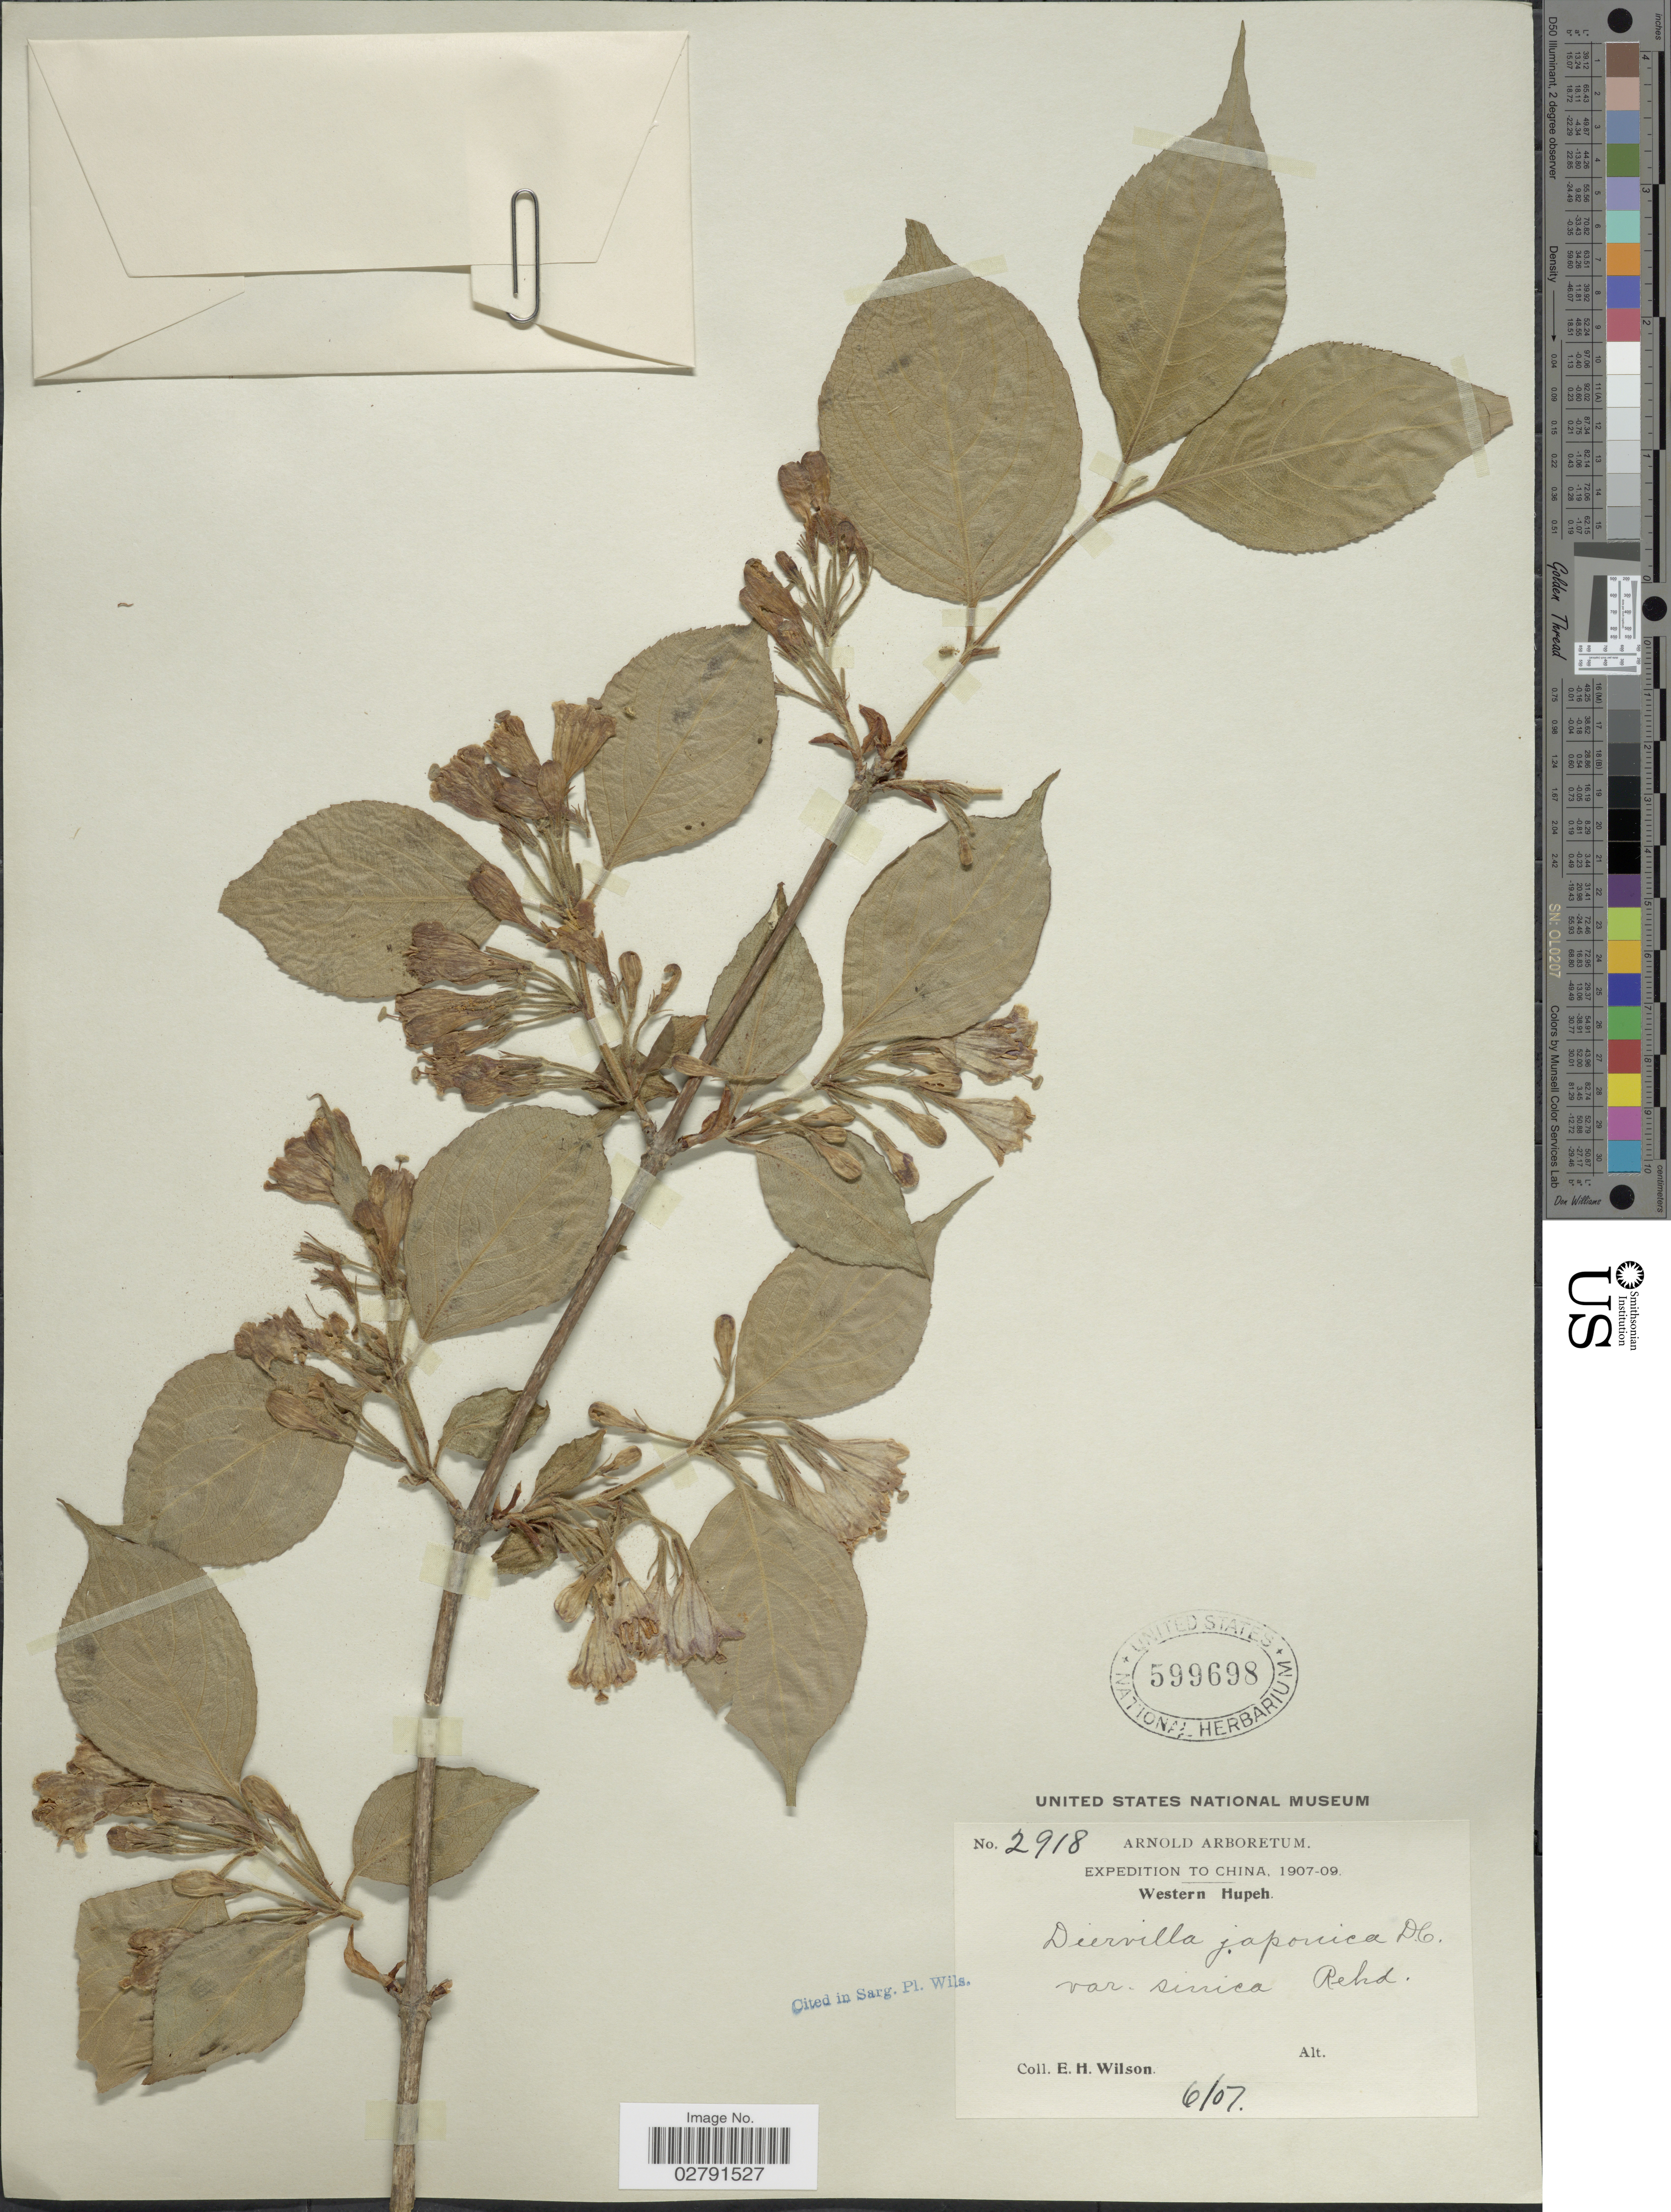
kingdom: Plantae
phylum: Tracheophyta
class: Magnoliopsida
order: Dipsacales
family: Caprifoliaceae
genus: Diervilla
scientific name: Diervilla japonica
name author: (Thunb.) DC.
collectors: E. Wilson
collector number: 2918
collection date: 1907-06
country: China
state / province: Hubei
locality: Western Hupeh.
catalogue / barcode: US 599698